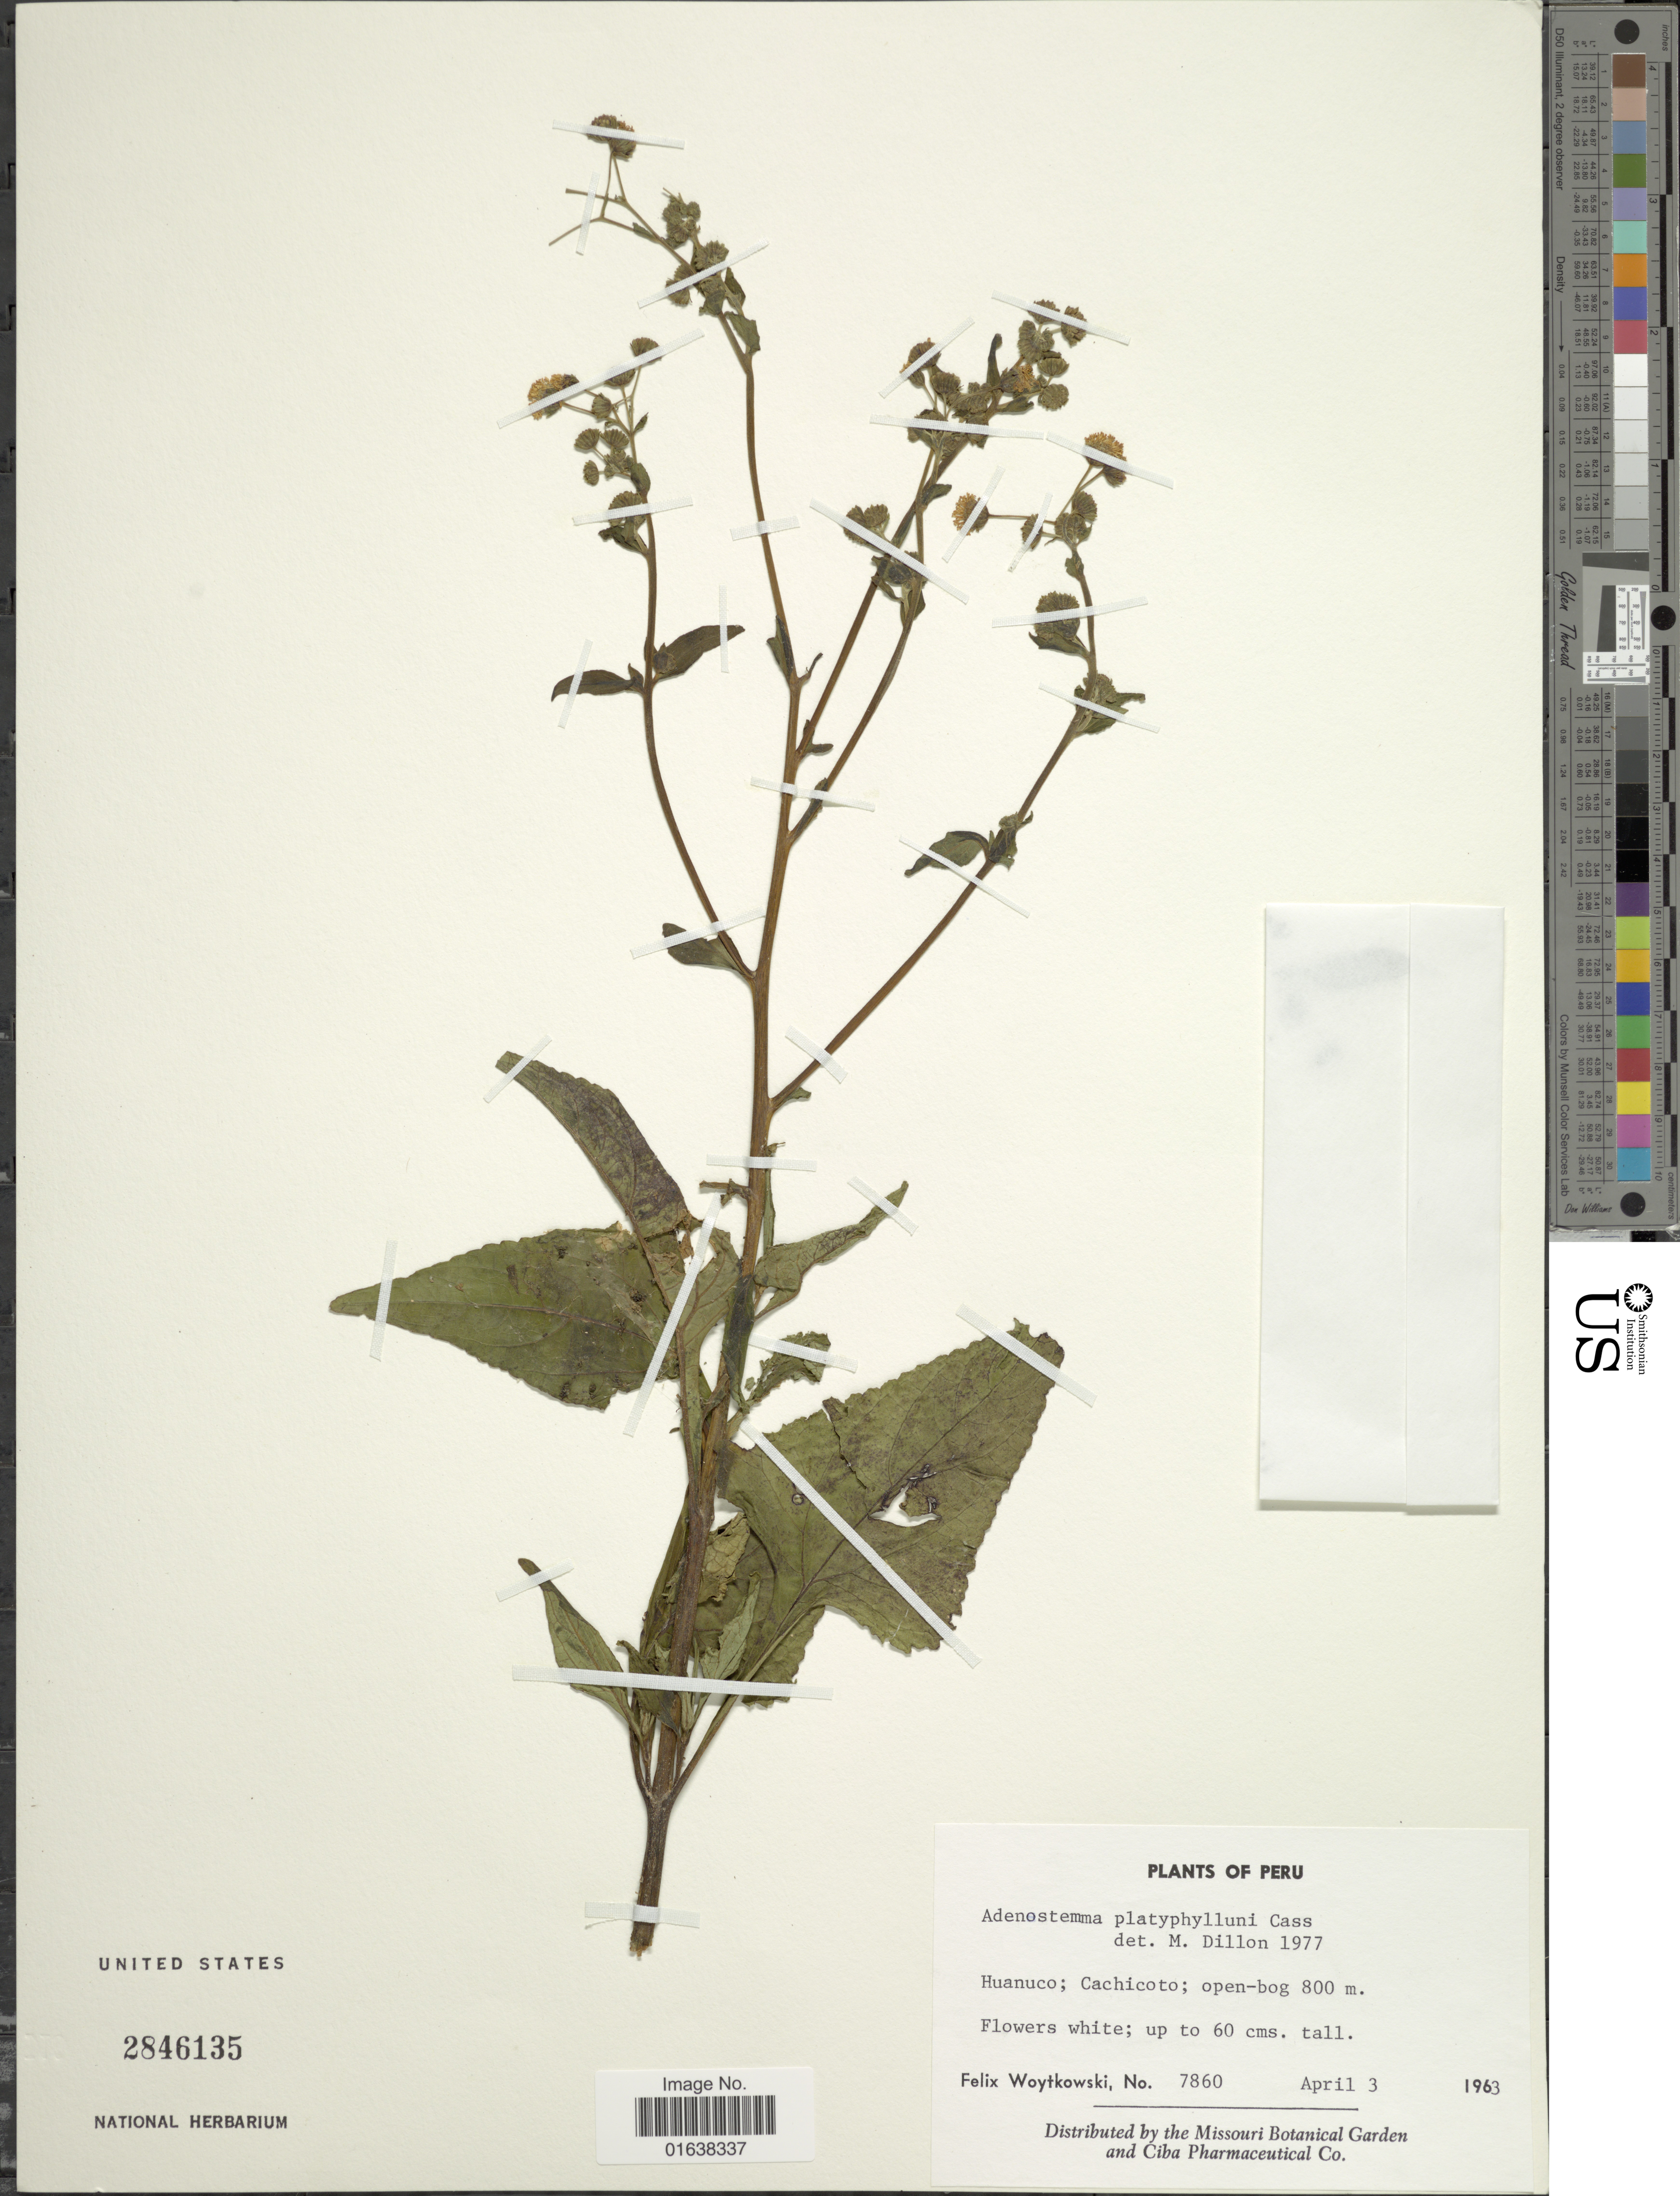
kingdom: Plantae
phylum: Tracheophyta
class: Magnoliopsida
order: Asterales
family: Asteraceae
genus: Adenostemma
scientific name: Adenostemma platyphyllum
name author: Cass.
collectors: F. Woytkowski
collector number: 7860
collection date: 1963-04-03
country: Peru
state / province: Huánuco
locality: Peru. Huanuco; Cachicoto; open-bog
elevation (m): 800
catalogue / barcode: US 2846135